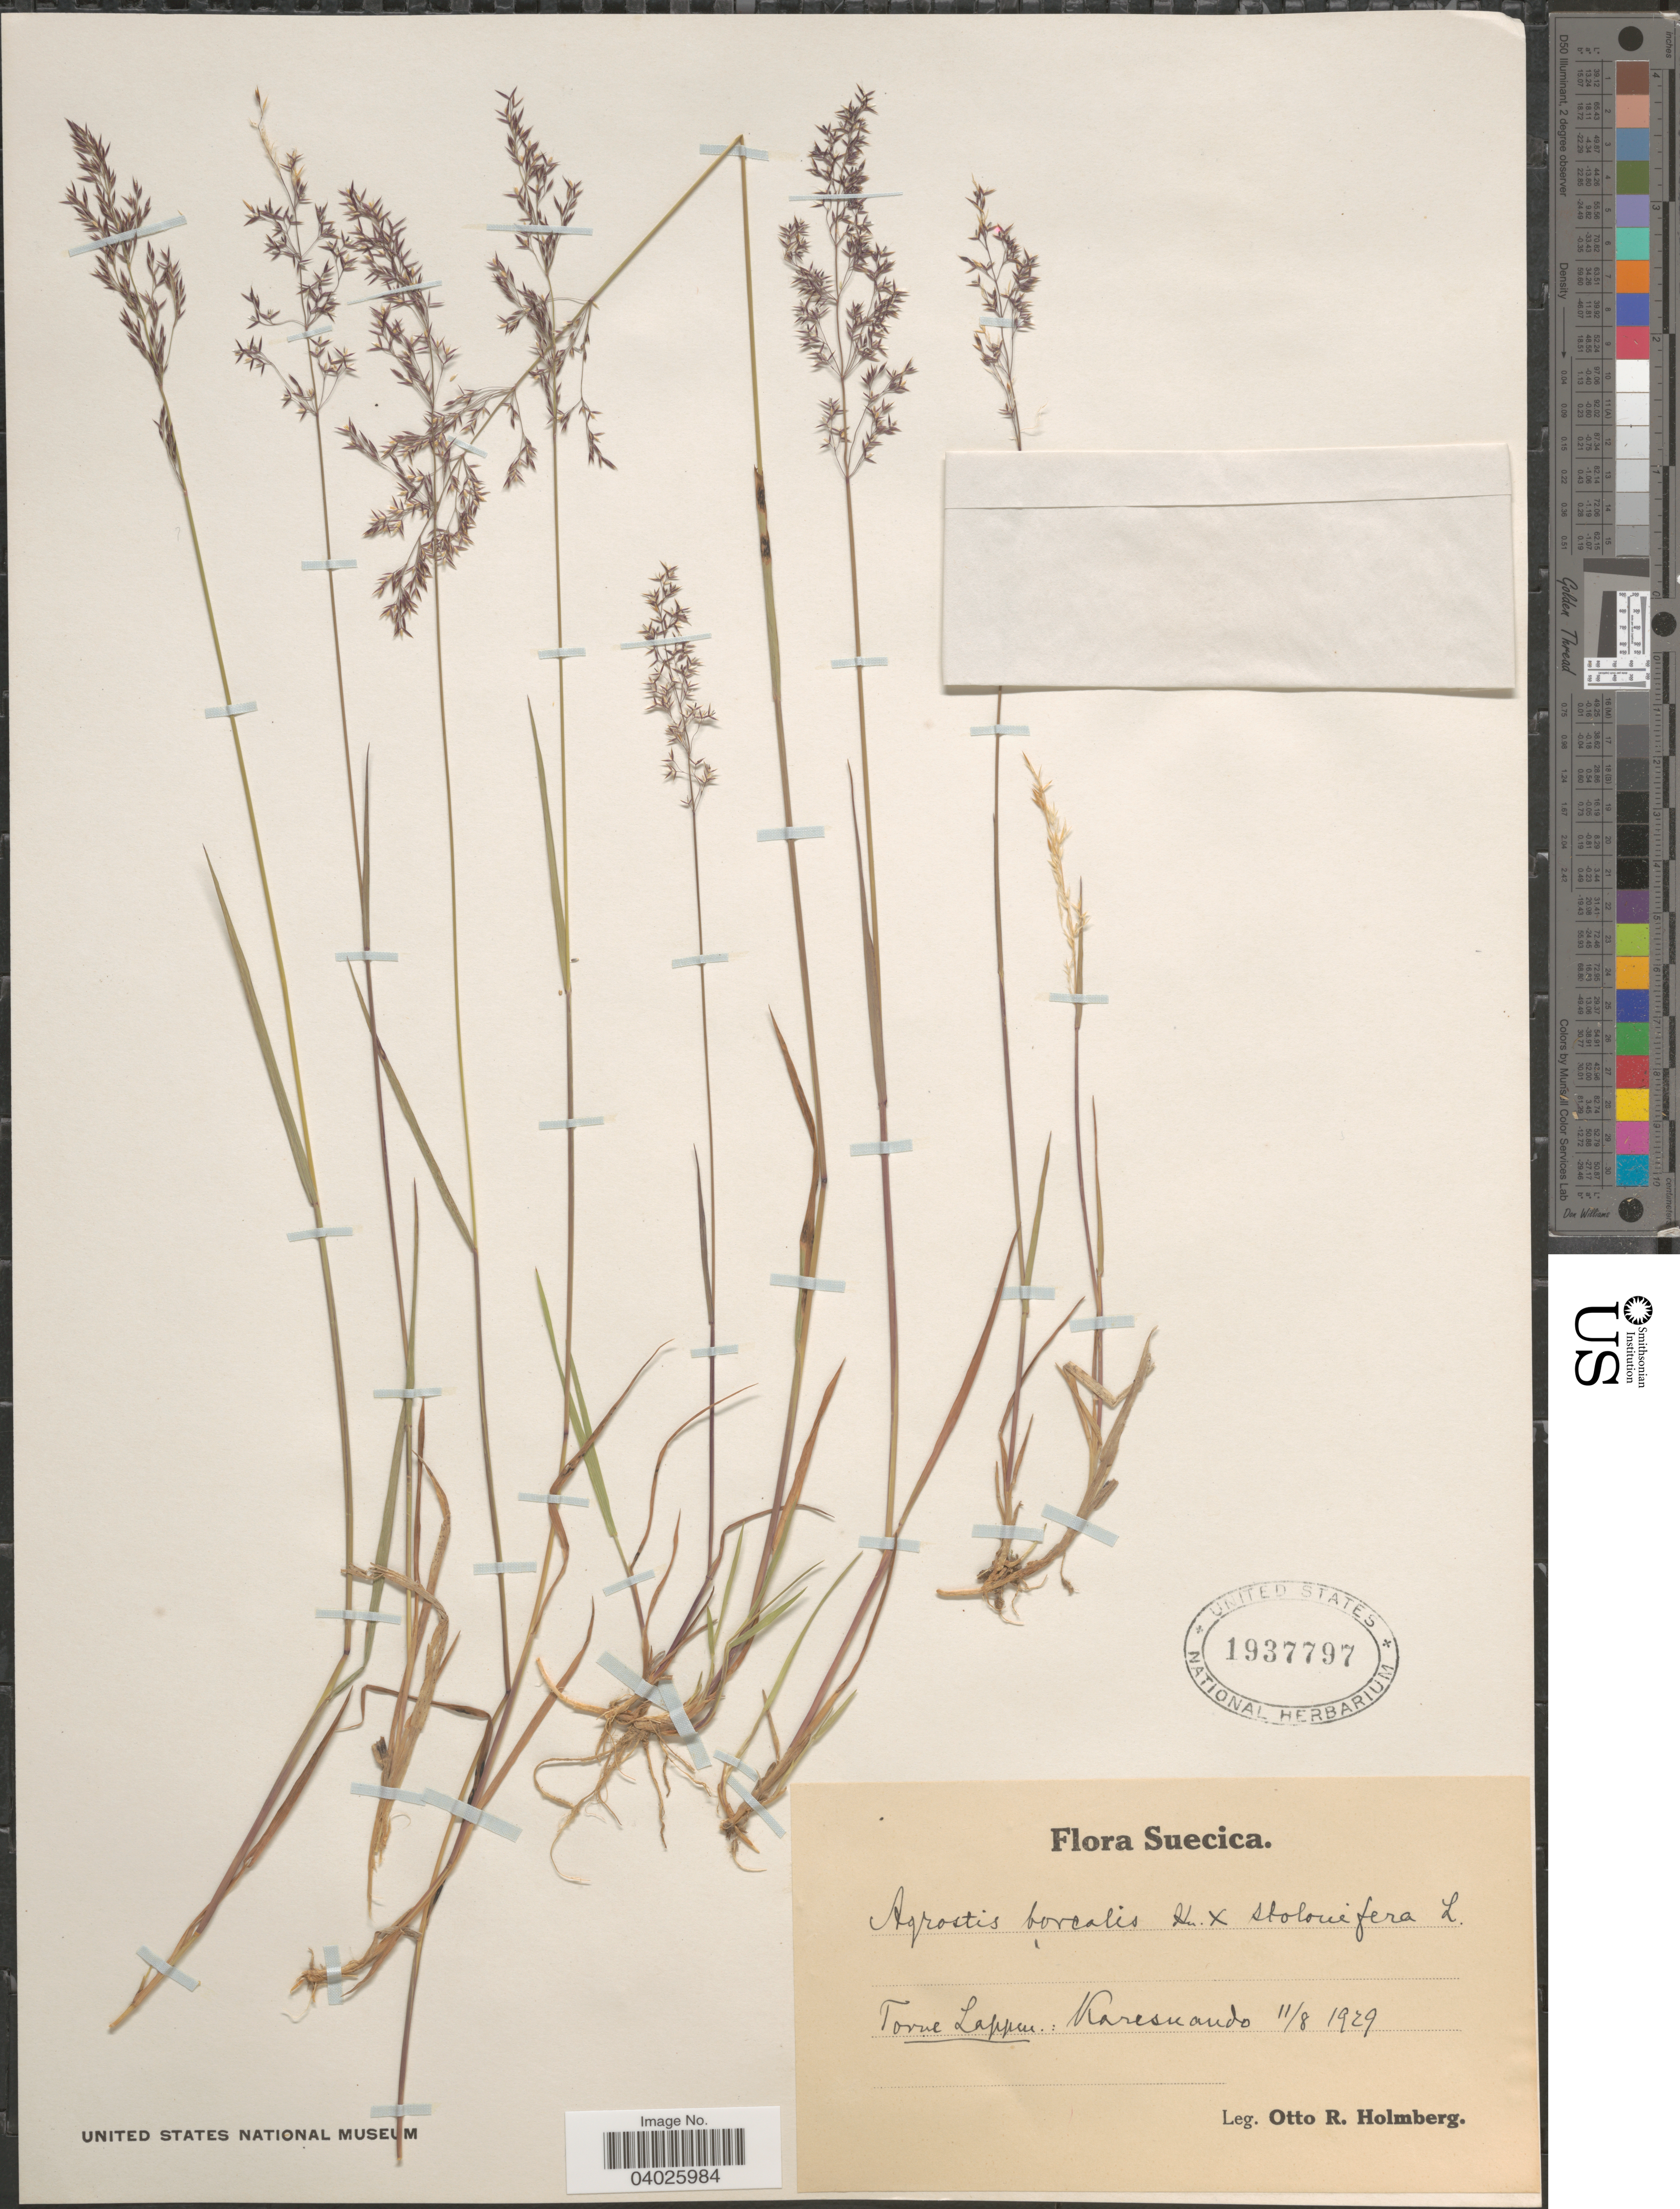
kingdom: Plantae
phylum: Tracheophyta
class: Liliopsida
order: Poales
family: Poaceae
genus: Agrostis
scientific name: Agrostis sp.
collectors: O. Holmberg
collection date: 1929-08-11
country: Sweden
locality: Suecica. Torne Lappm.: Karesuando.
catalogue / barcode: US 1937797